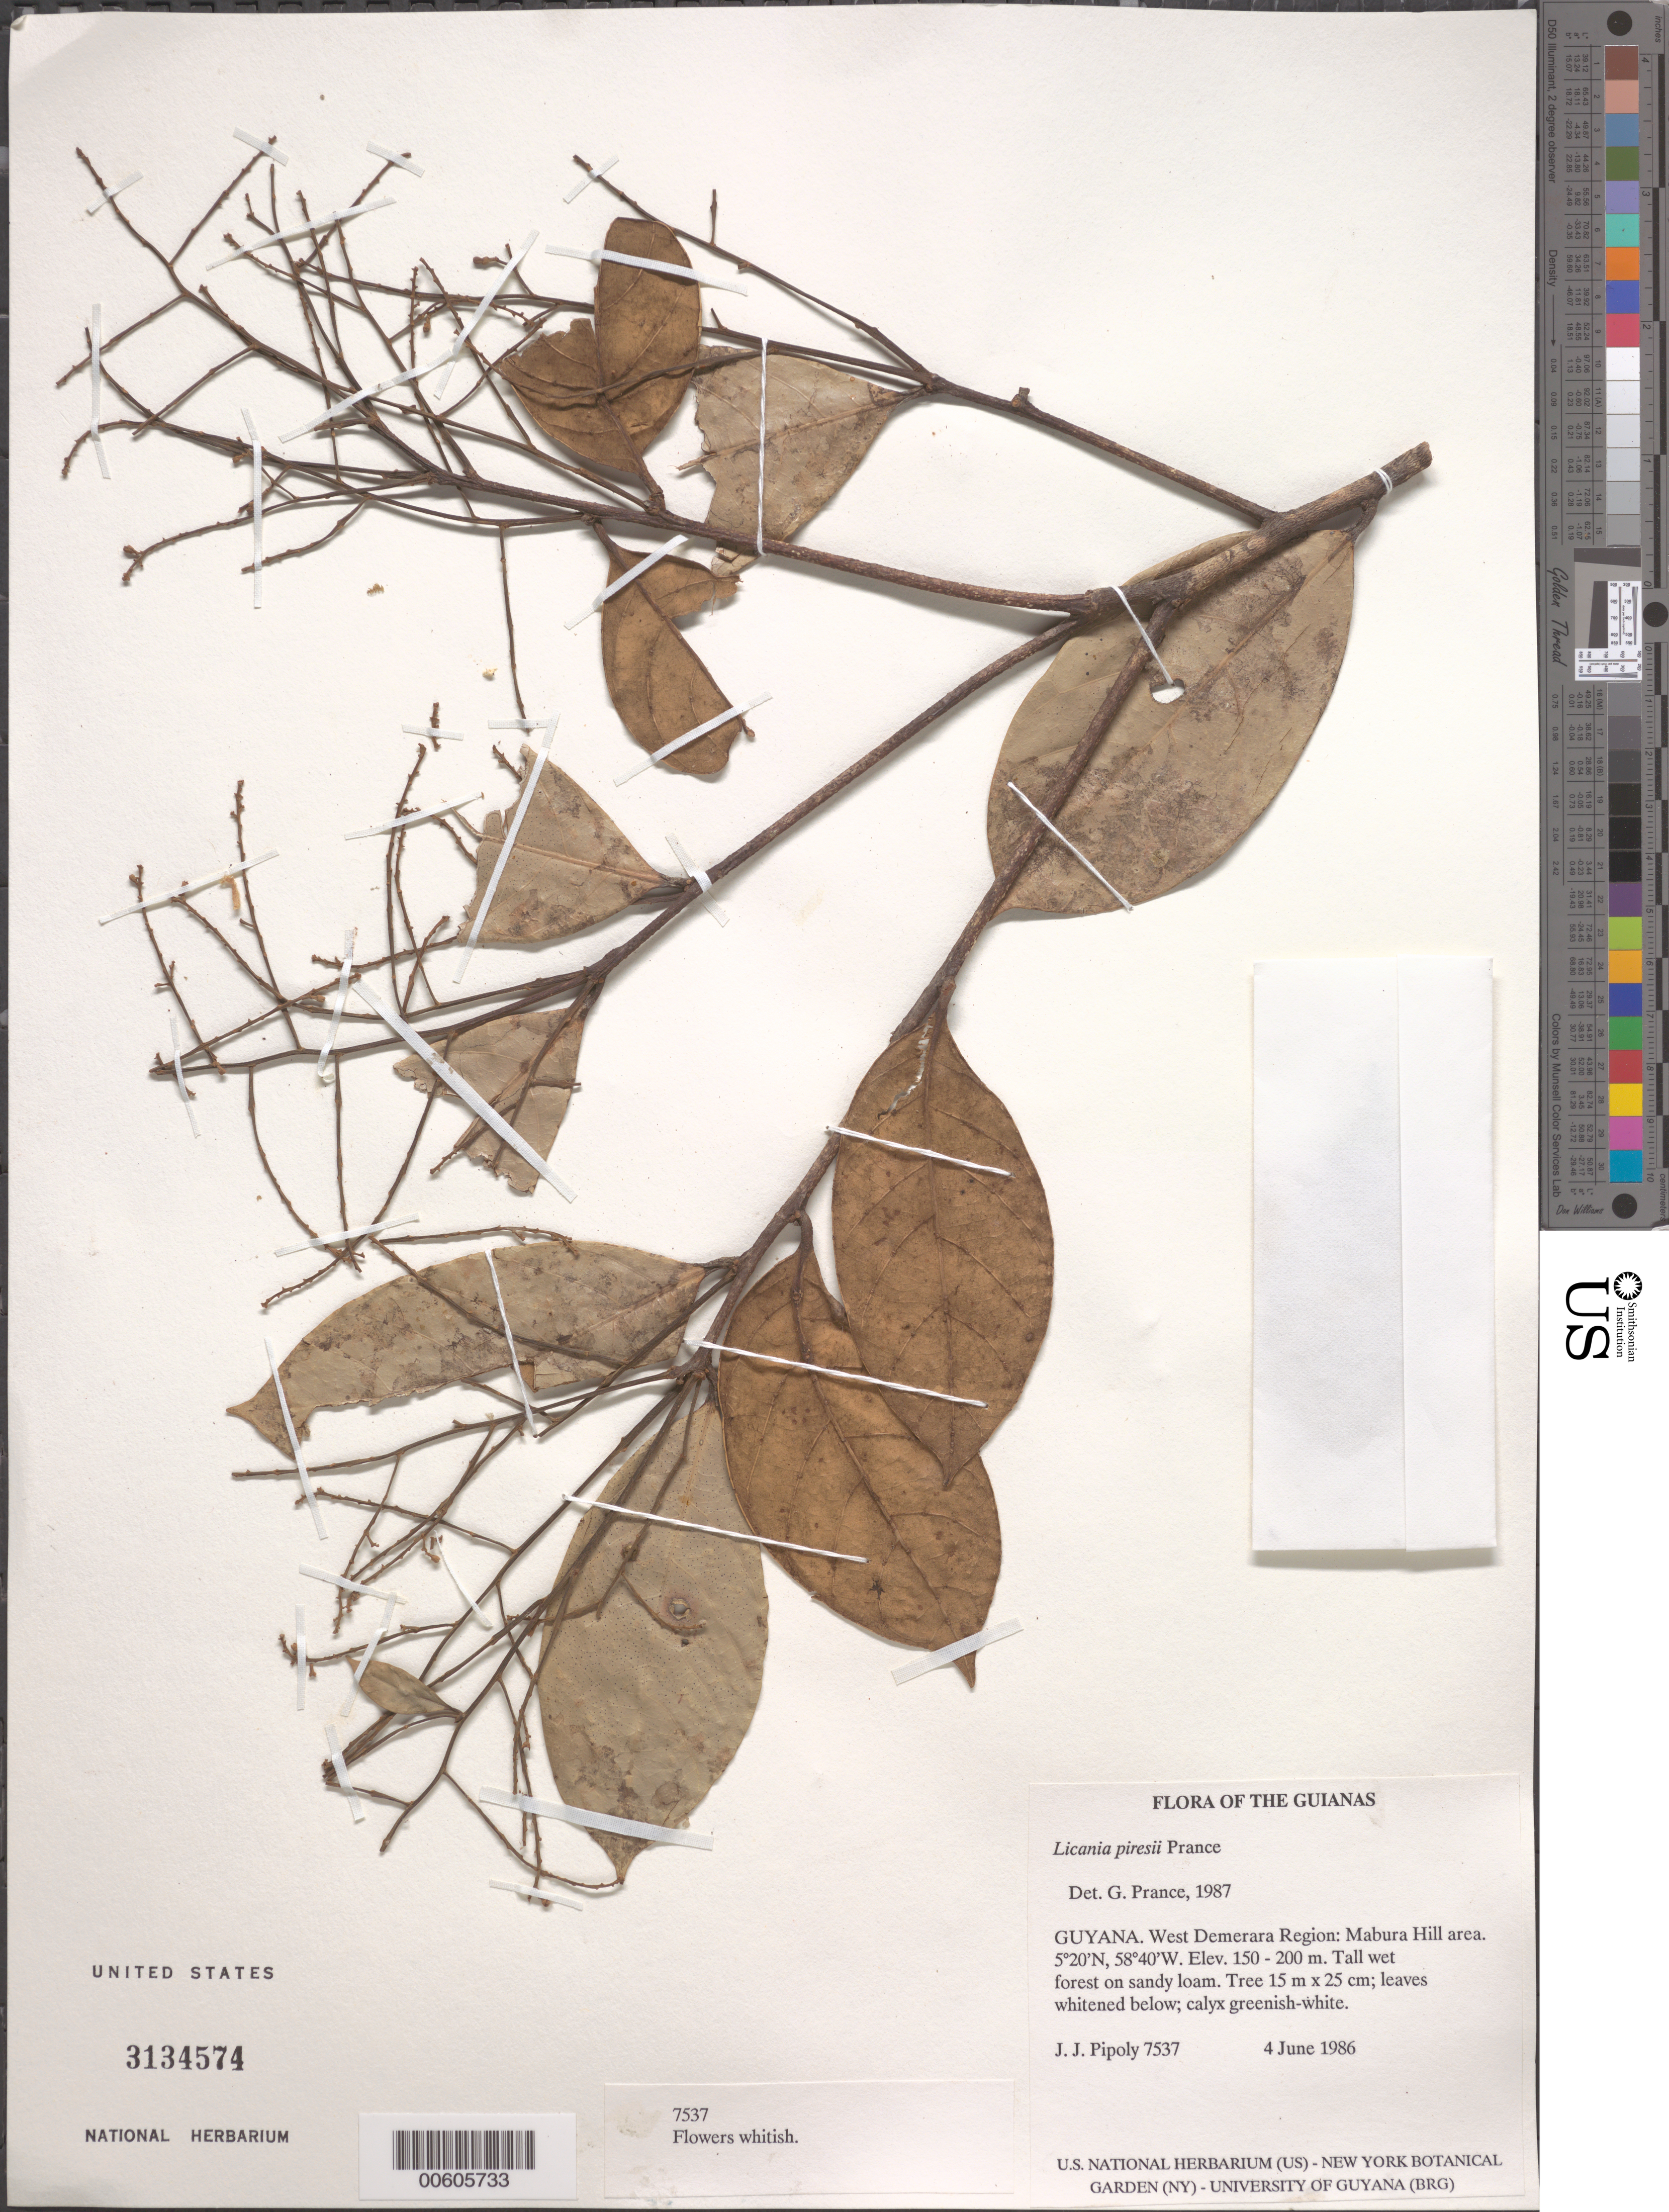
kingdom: Plantae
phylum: Tracheophyta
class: Magnoliopsida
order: Malpighiales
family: Chrysobalanaceae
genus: Licania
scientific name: Licania piresii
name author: Prance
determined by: Prance, G. T.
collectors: J. J. Pipoly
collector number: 7537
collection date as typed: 4 June 1986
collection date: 1986-06-04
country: Guyana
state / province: U. Demerara-Berbice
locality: Mabura Hill area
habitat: Tall wet forest on sandy loam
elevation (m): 50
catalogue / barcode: US 3134574